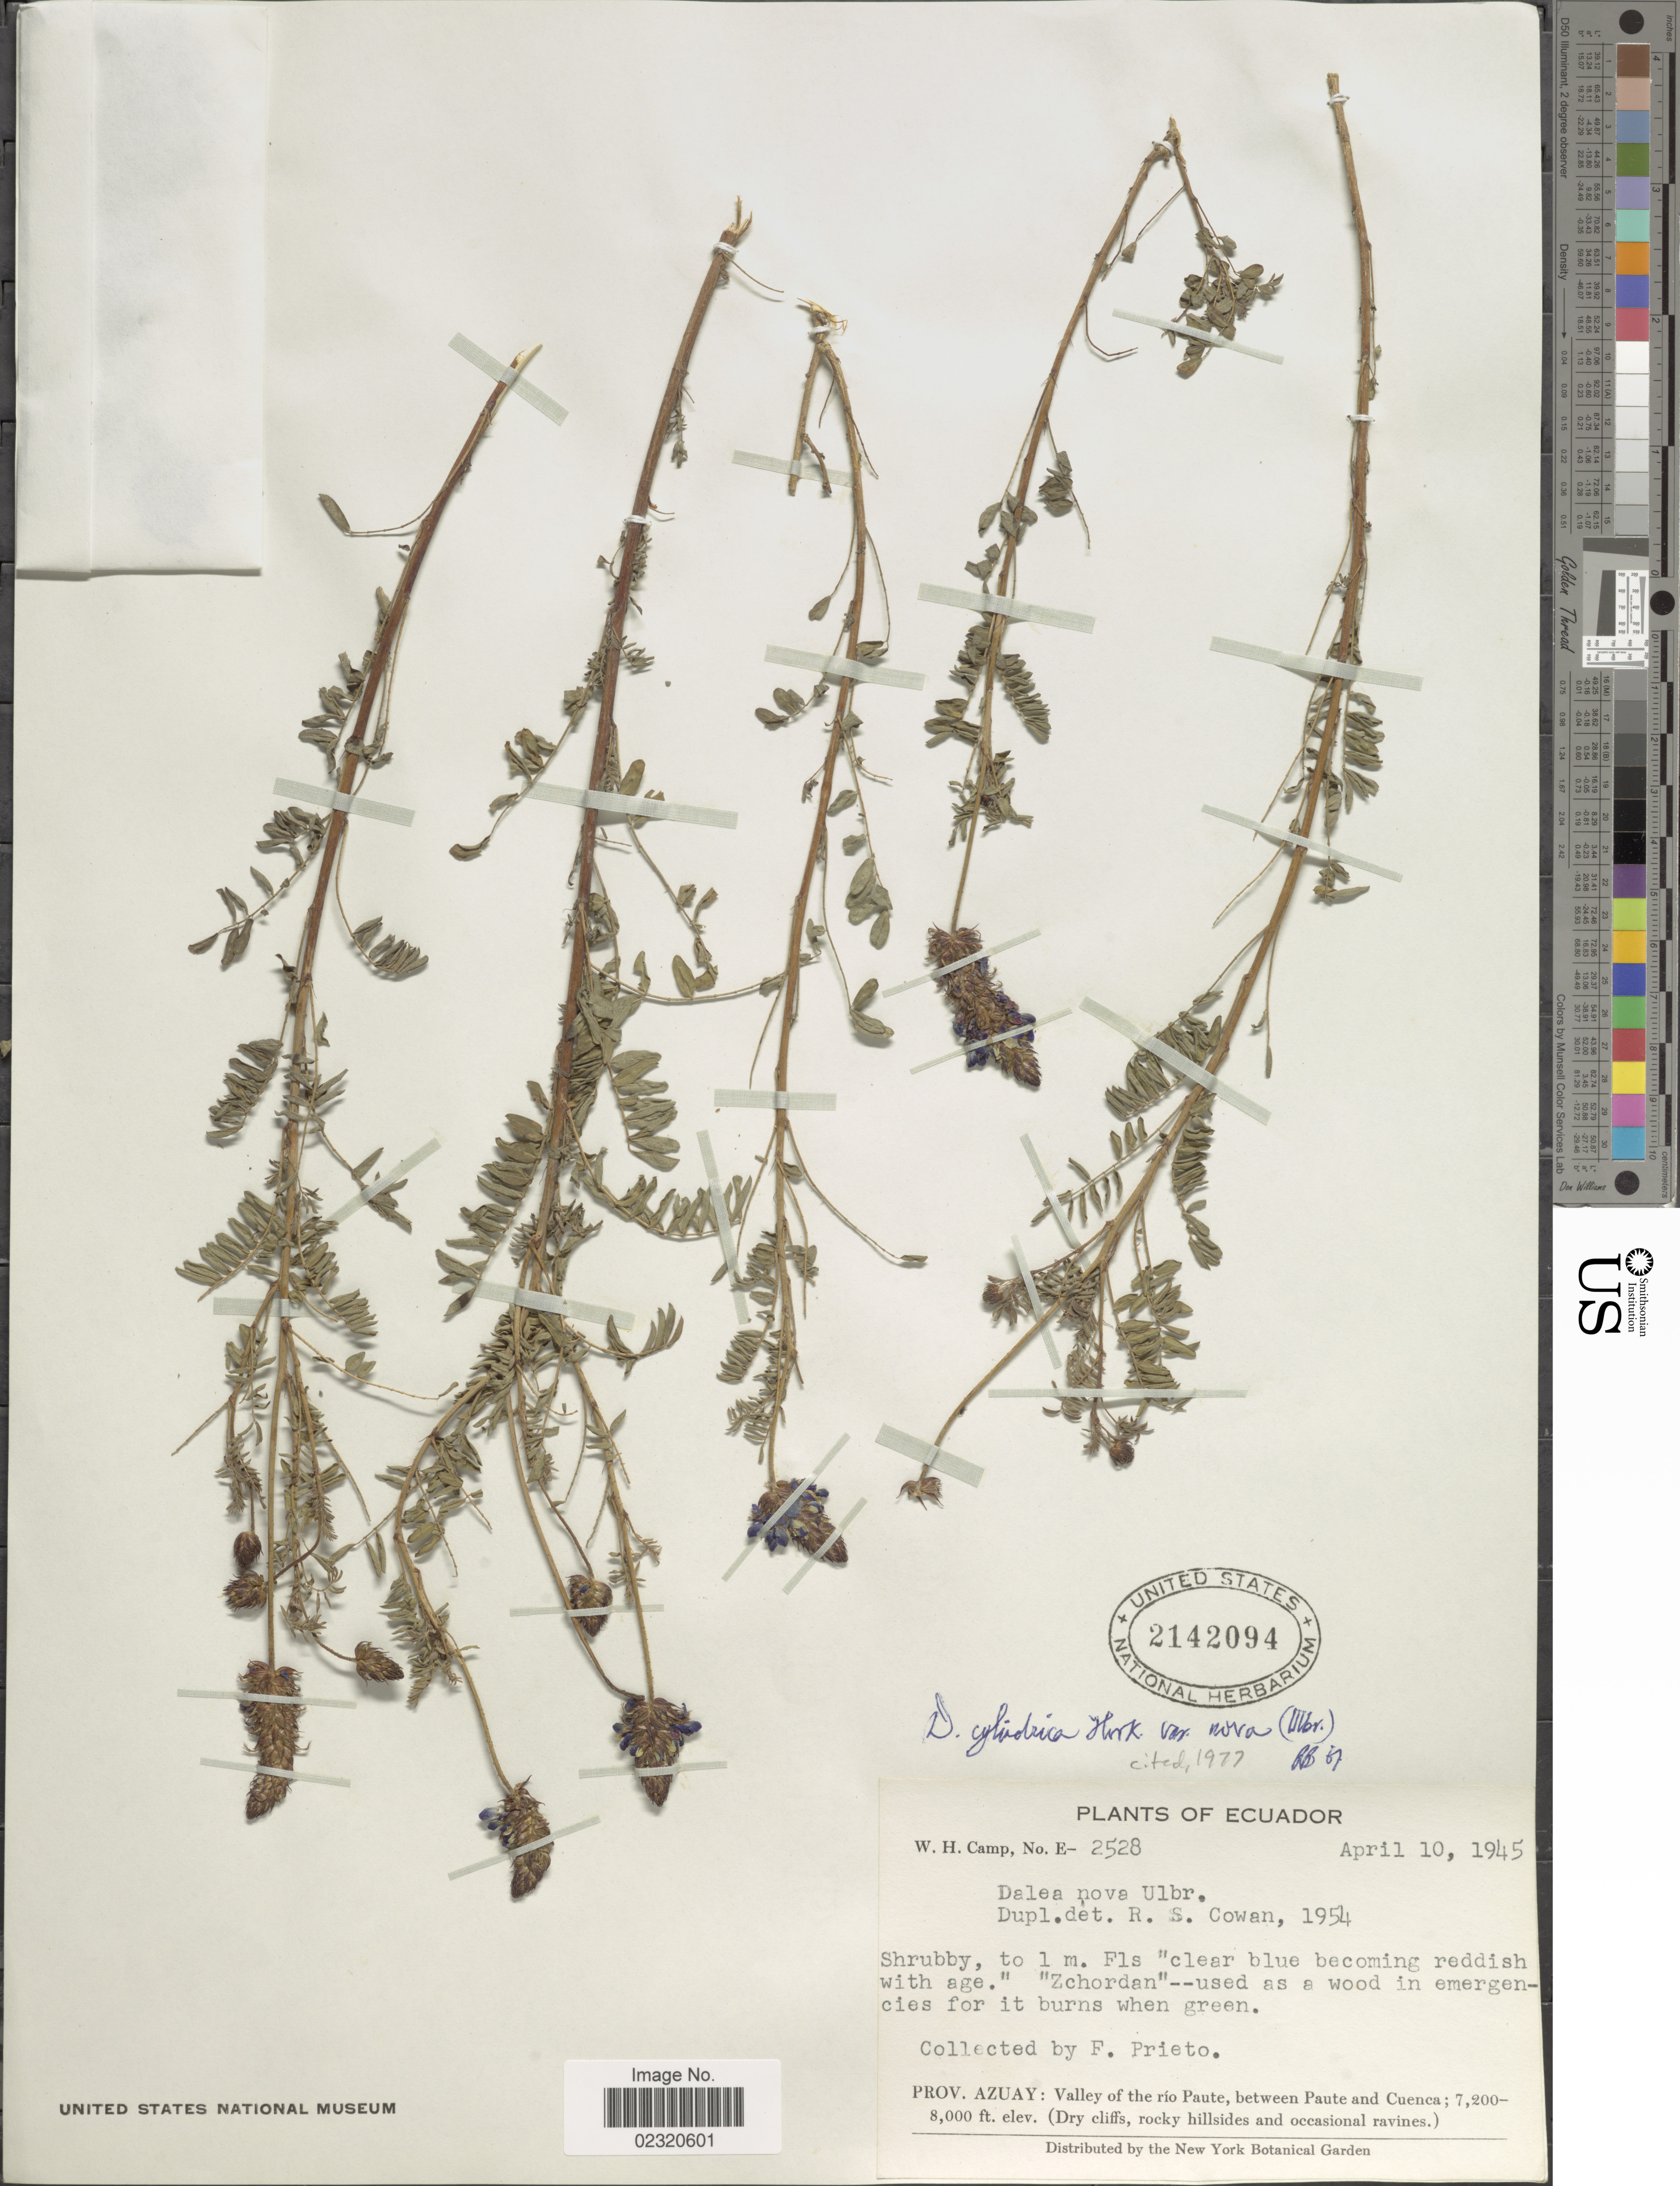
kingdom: Plantae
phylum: Tracheophyta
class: Magnoliopsida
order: Fabales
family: Fabaceae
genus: Dalea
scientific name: Dalea cylindrica var. nova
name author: (Ulbr.) Barneby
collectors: F. Prieto & W. H. Camp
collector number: E2528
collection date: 1945-04-10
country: Ecuador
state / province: Azuay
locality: Valley of the rio Paute, between Paute and Cuenca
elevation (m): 2195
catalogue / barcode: US 2142094